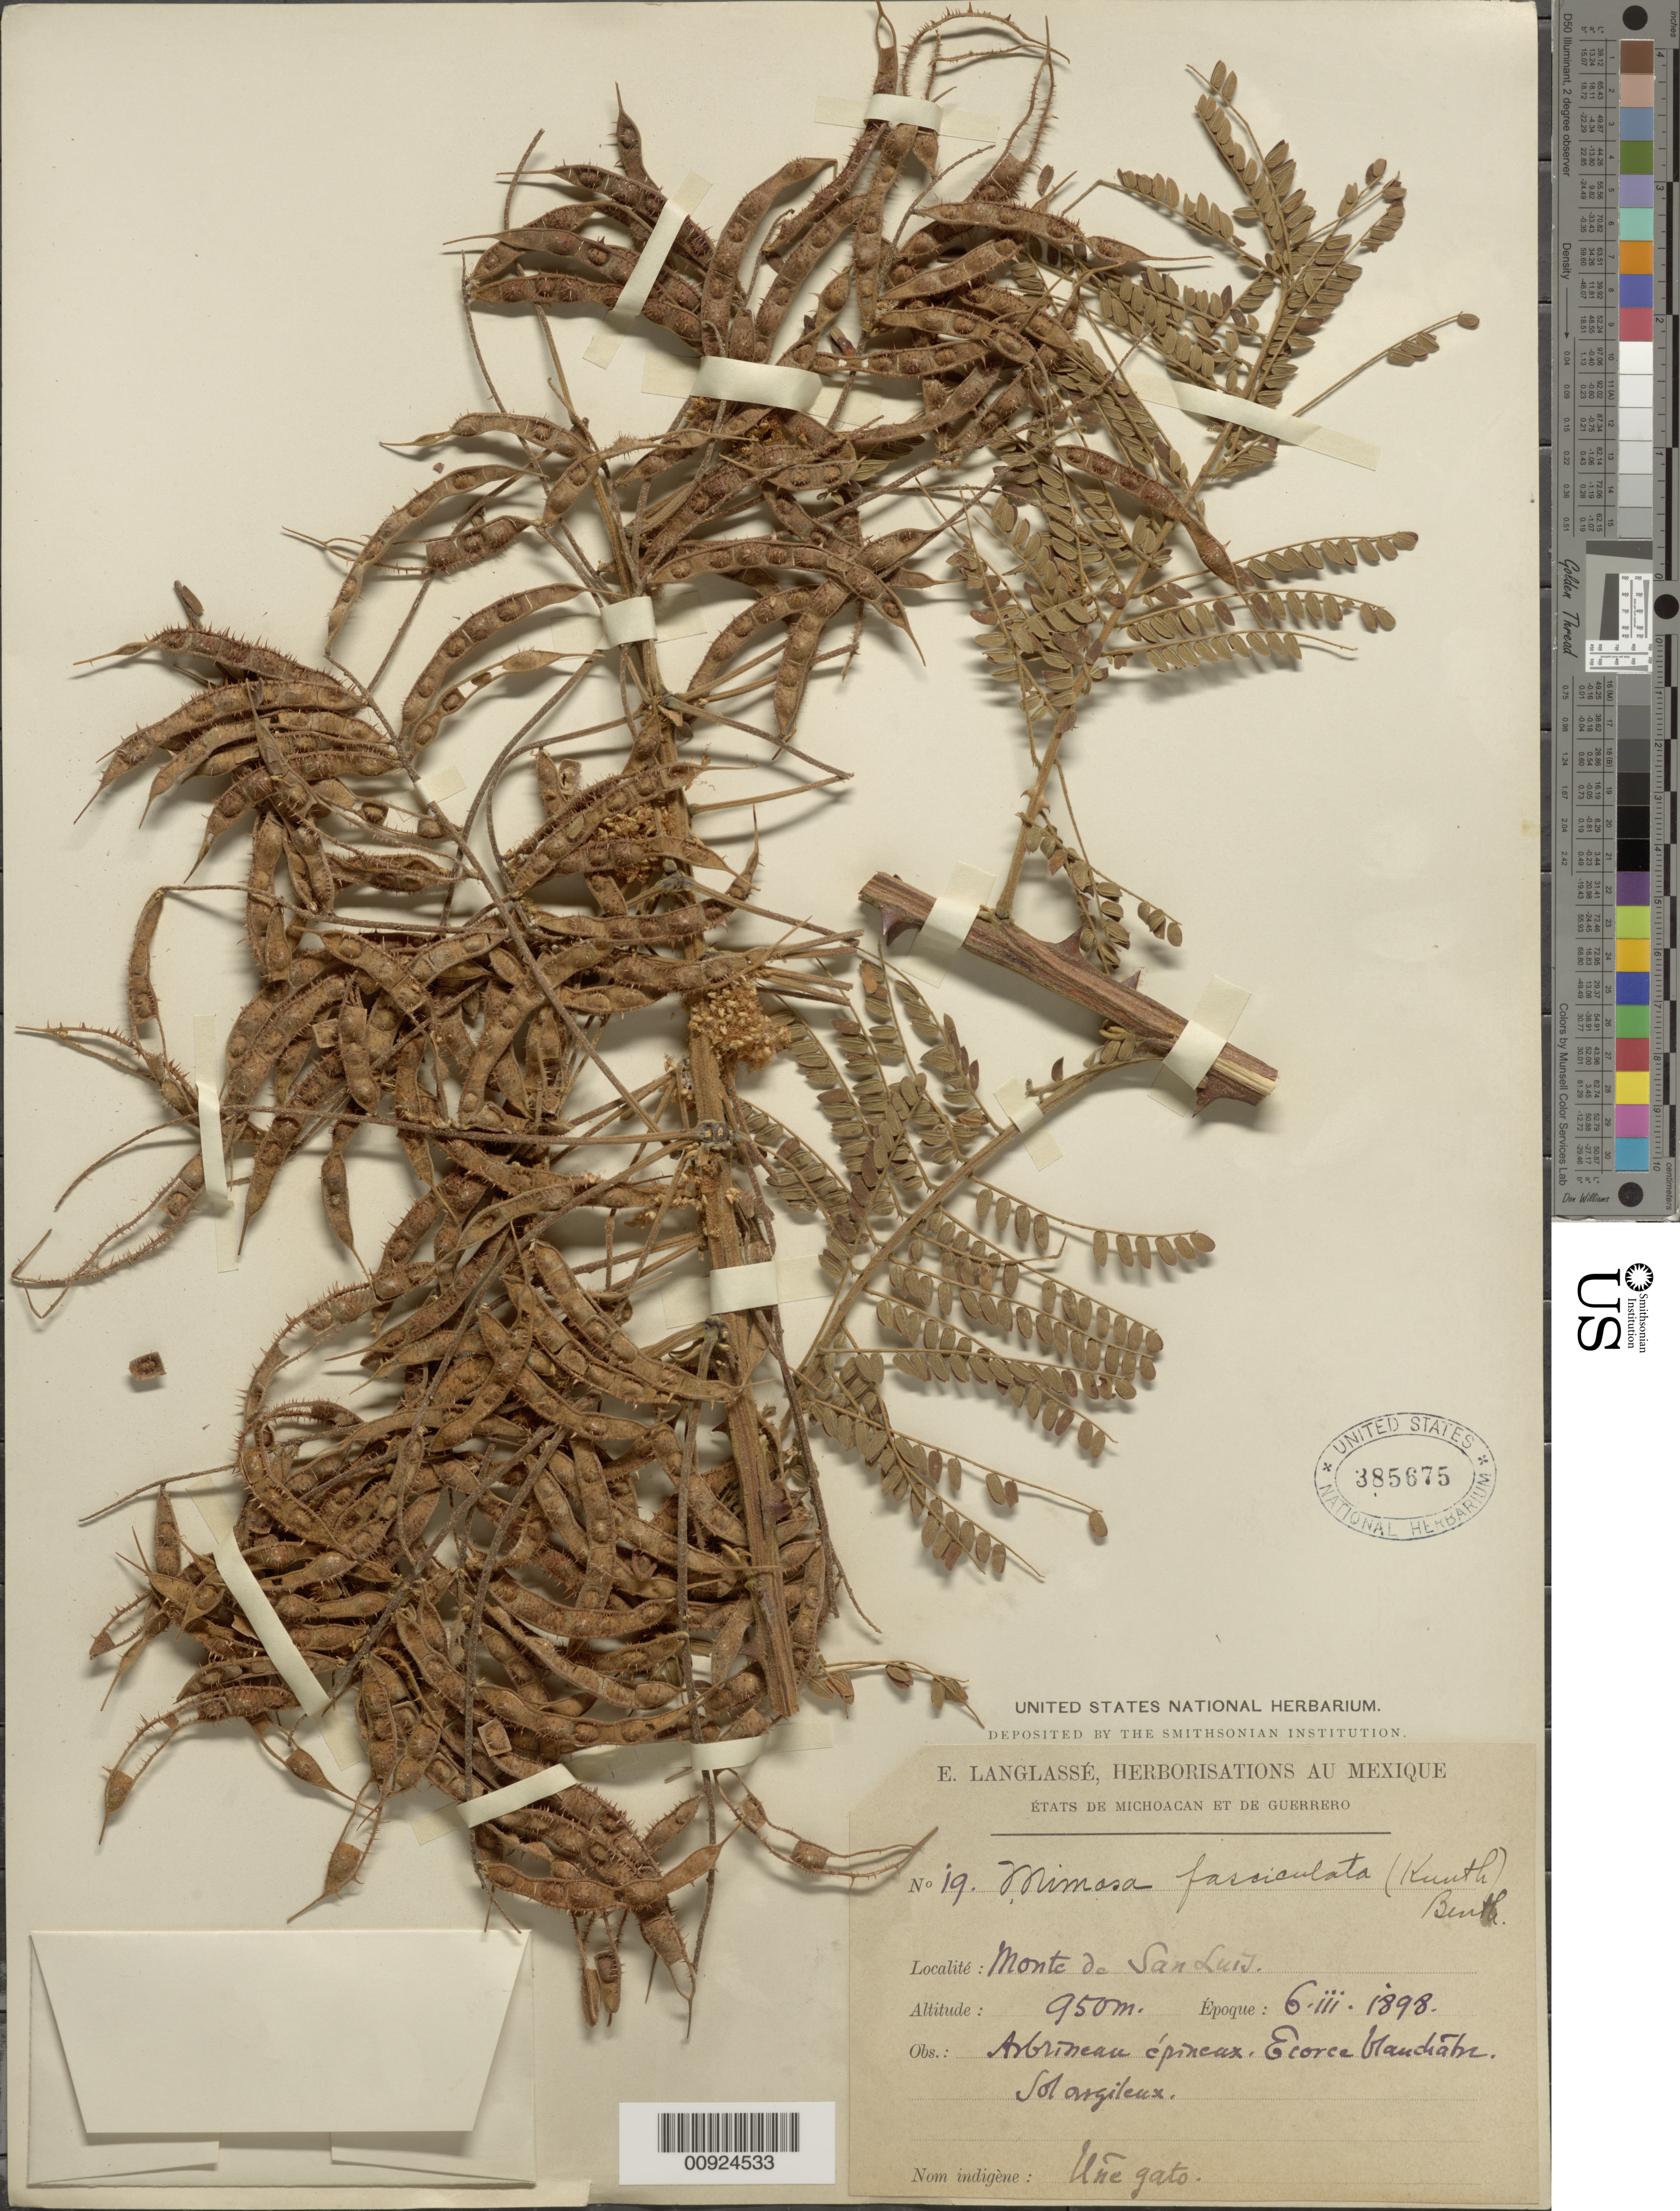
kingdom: Plantae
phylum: Tracheophyta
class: Magnoliopsida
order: Fabales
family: Fabaceae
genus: Mimosa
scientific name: Mimosa benthamii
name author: J.F. Macbr.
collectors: E. Langlassé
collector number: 19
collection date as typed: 06 Mar 1898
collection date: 1898-03-06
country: Mexico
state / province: Guerrero / Michoacán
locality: Monte de San Luis. États de Michoacán et de Guerrero.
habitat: Sol argileux.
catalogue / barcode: US 385675